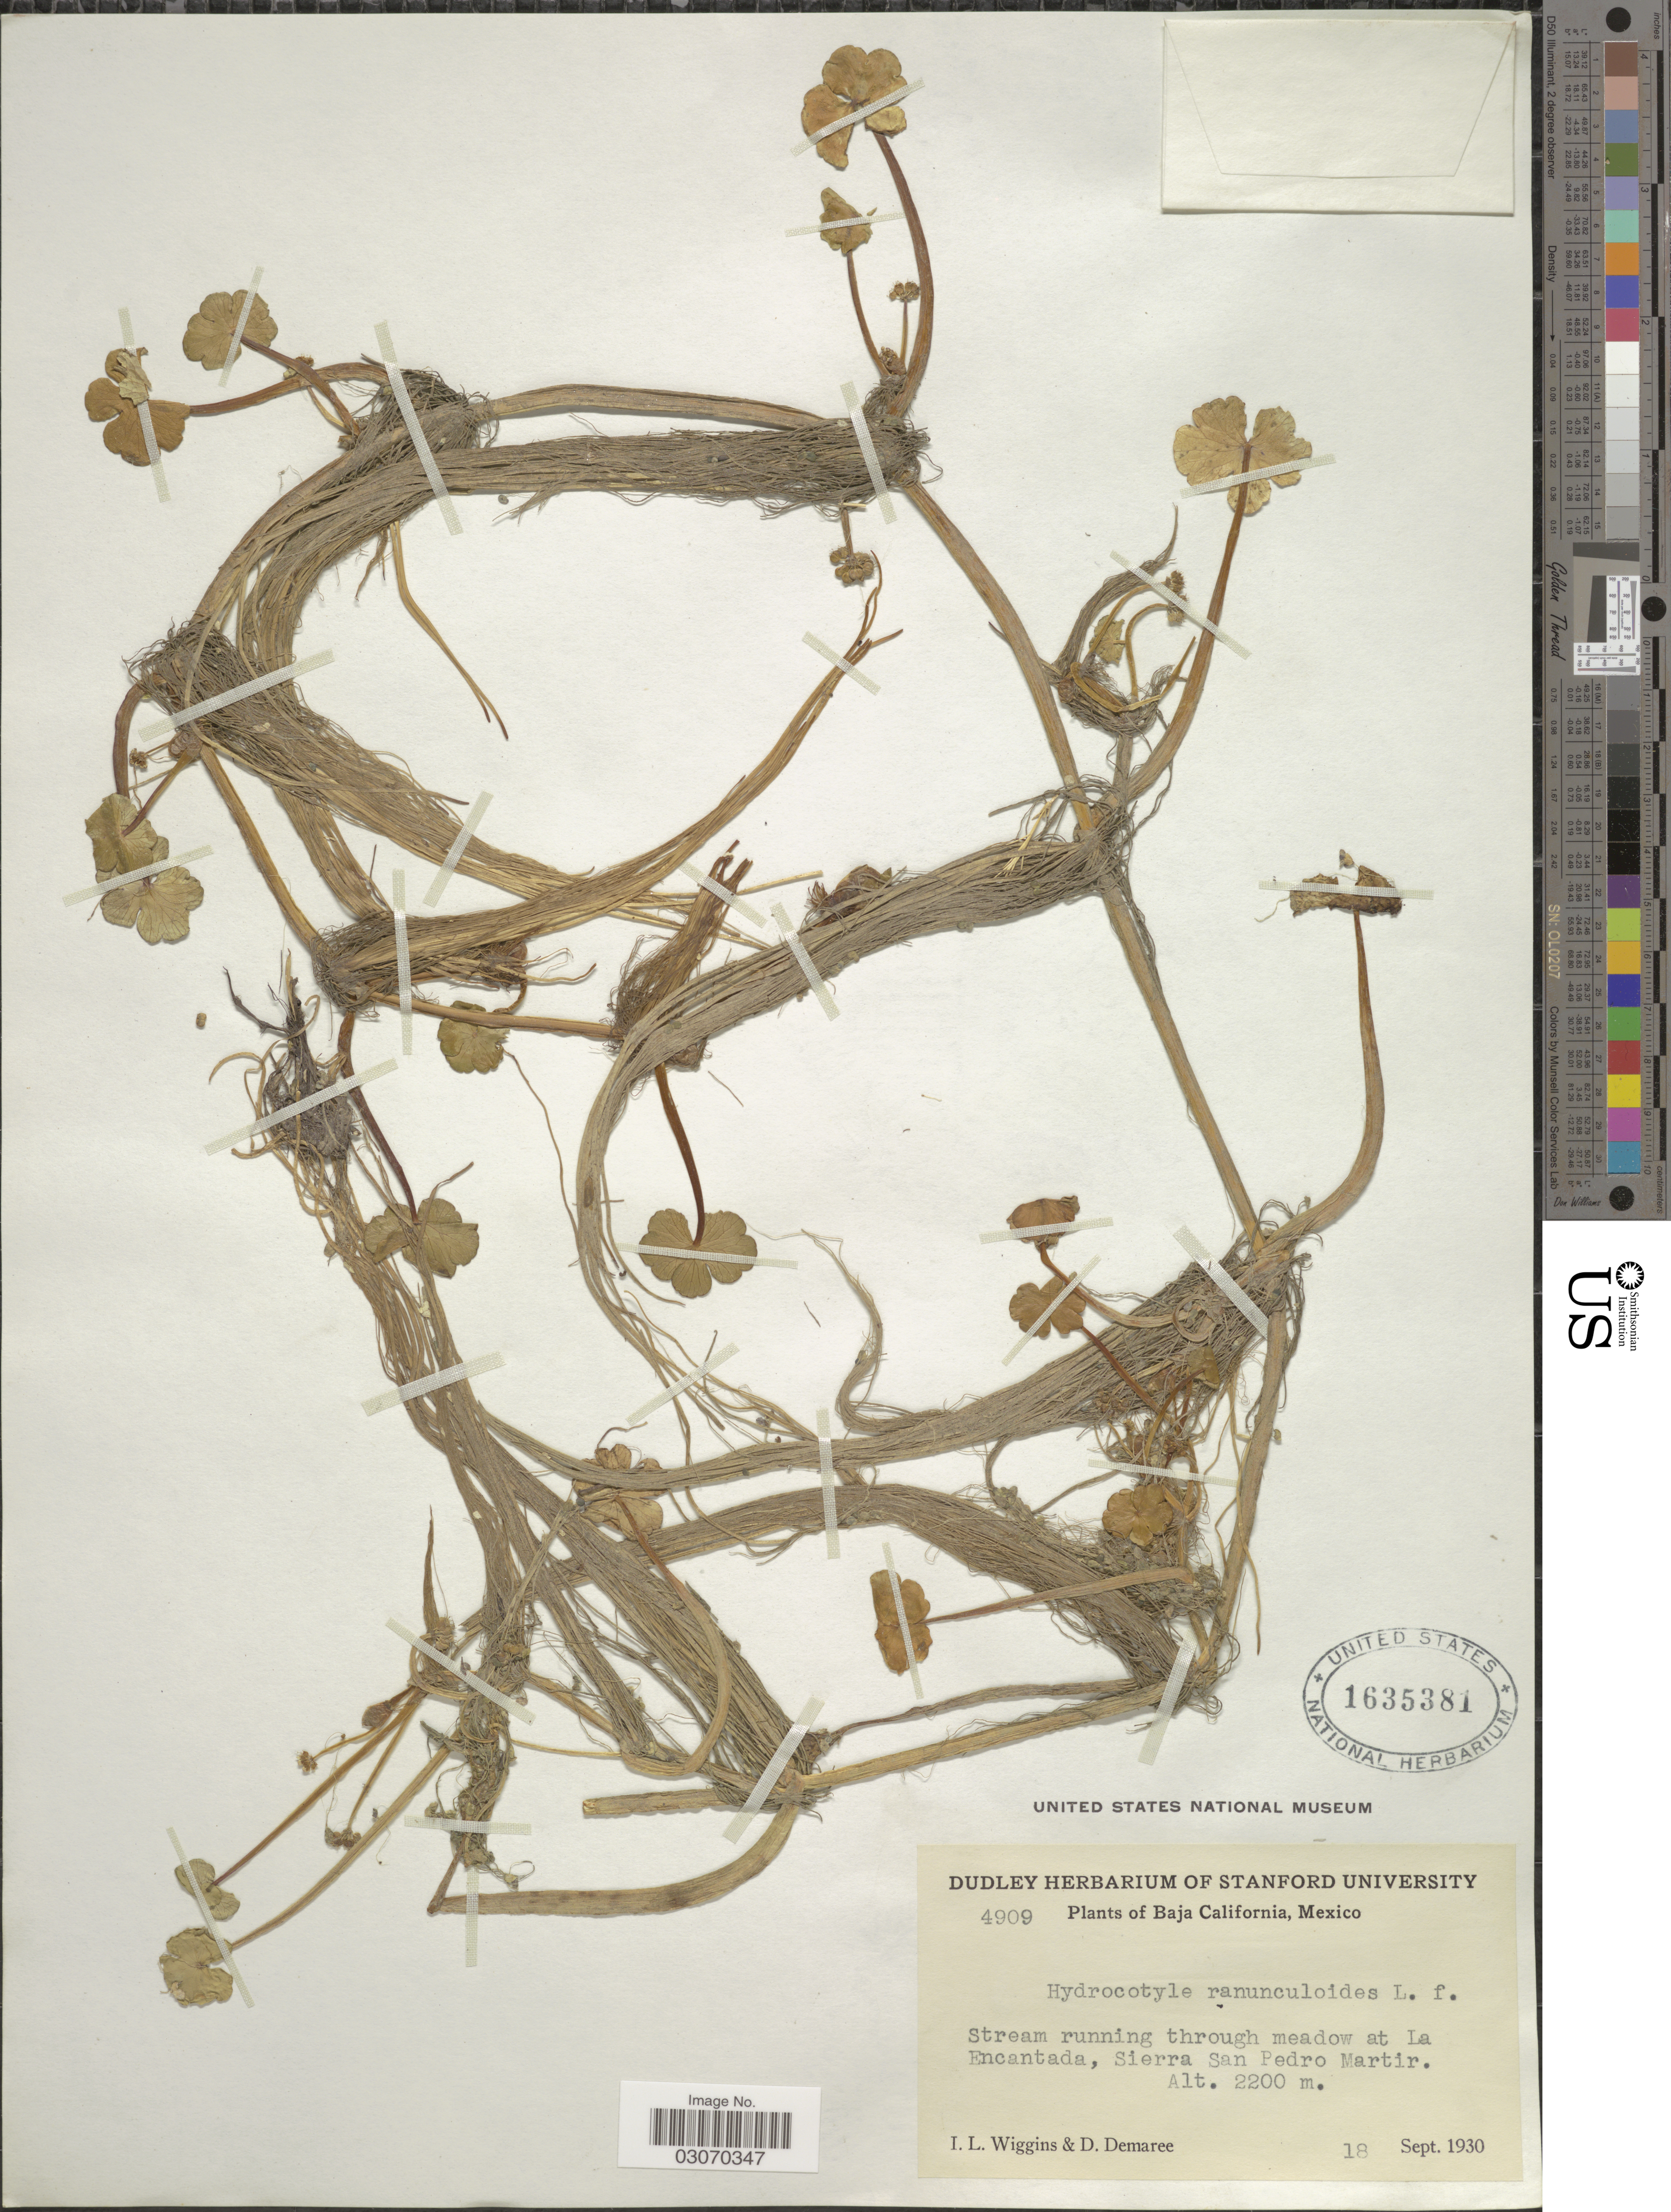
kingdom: Plantae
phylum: Tracheophyta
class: Magnoliopsida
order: Apiales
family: Araliaceae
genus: Hydrocotyle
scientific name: Hydrocotyle ranunculoides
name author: L. f.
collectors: I. L. Wiggins & D. Demaree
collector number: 4909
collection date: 1930-09-18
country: Mexico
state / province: Baja California Norte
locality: Stream running through meadow at La Encantada, Sierra San Pedro Martir.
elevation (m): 2200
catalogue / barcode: US 1635381